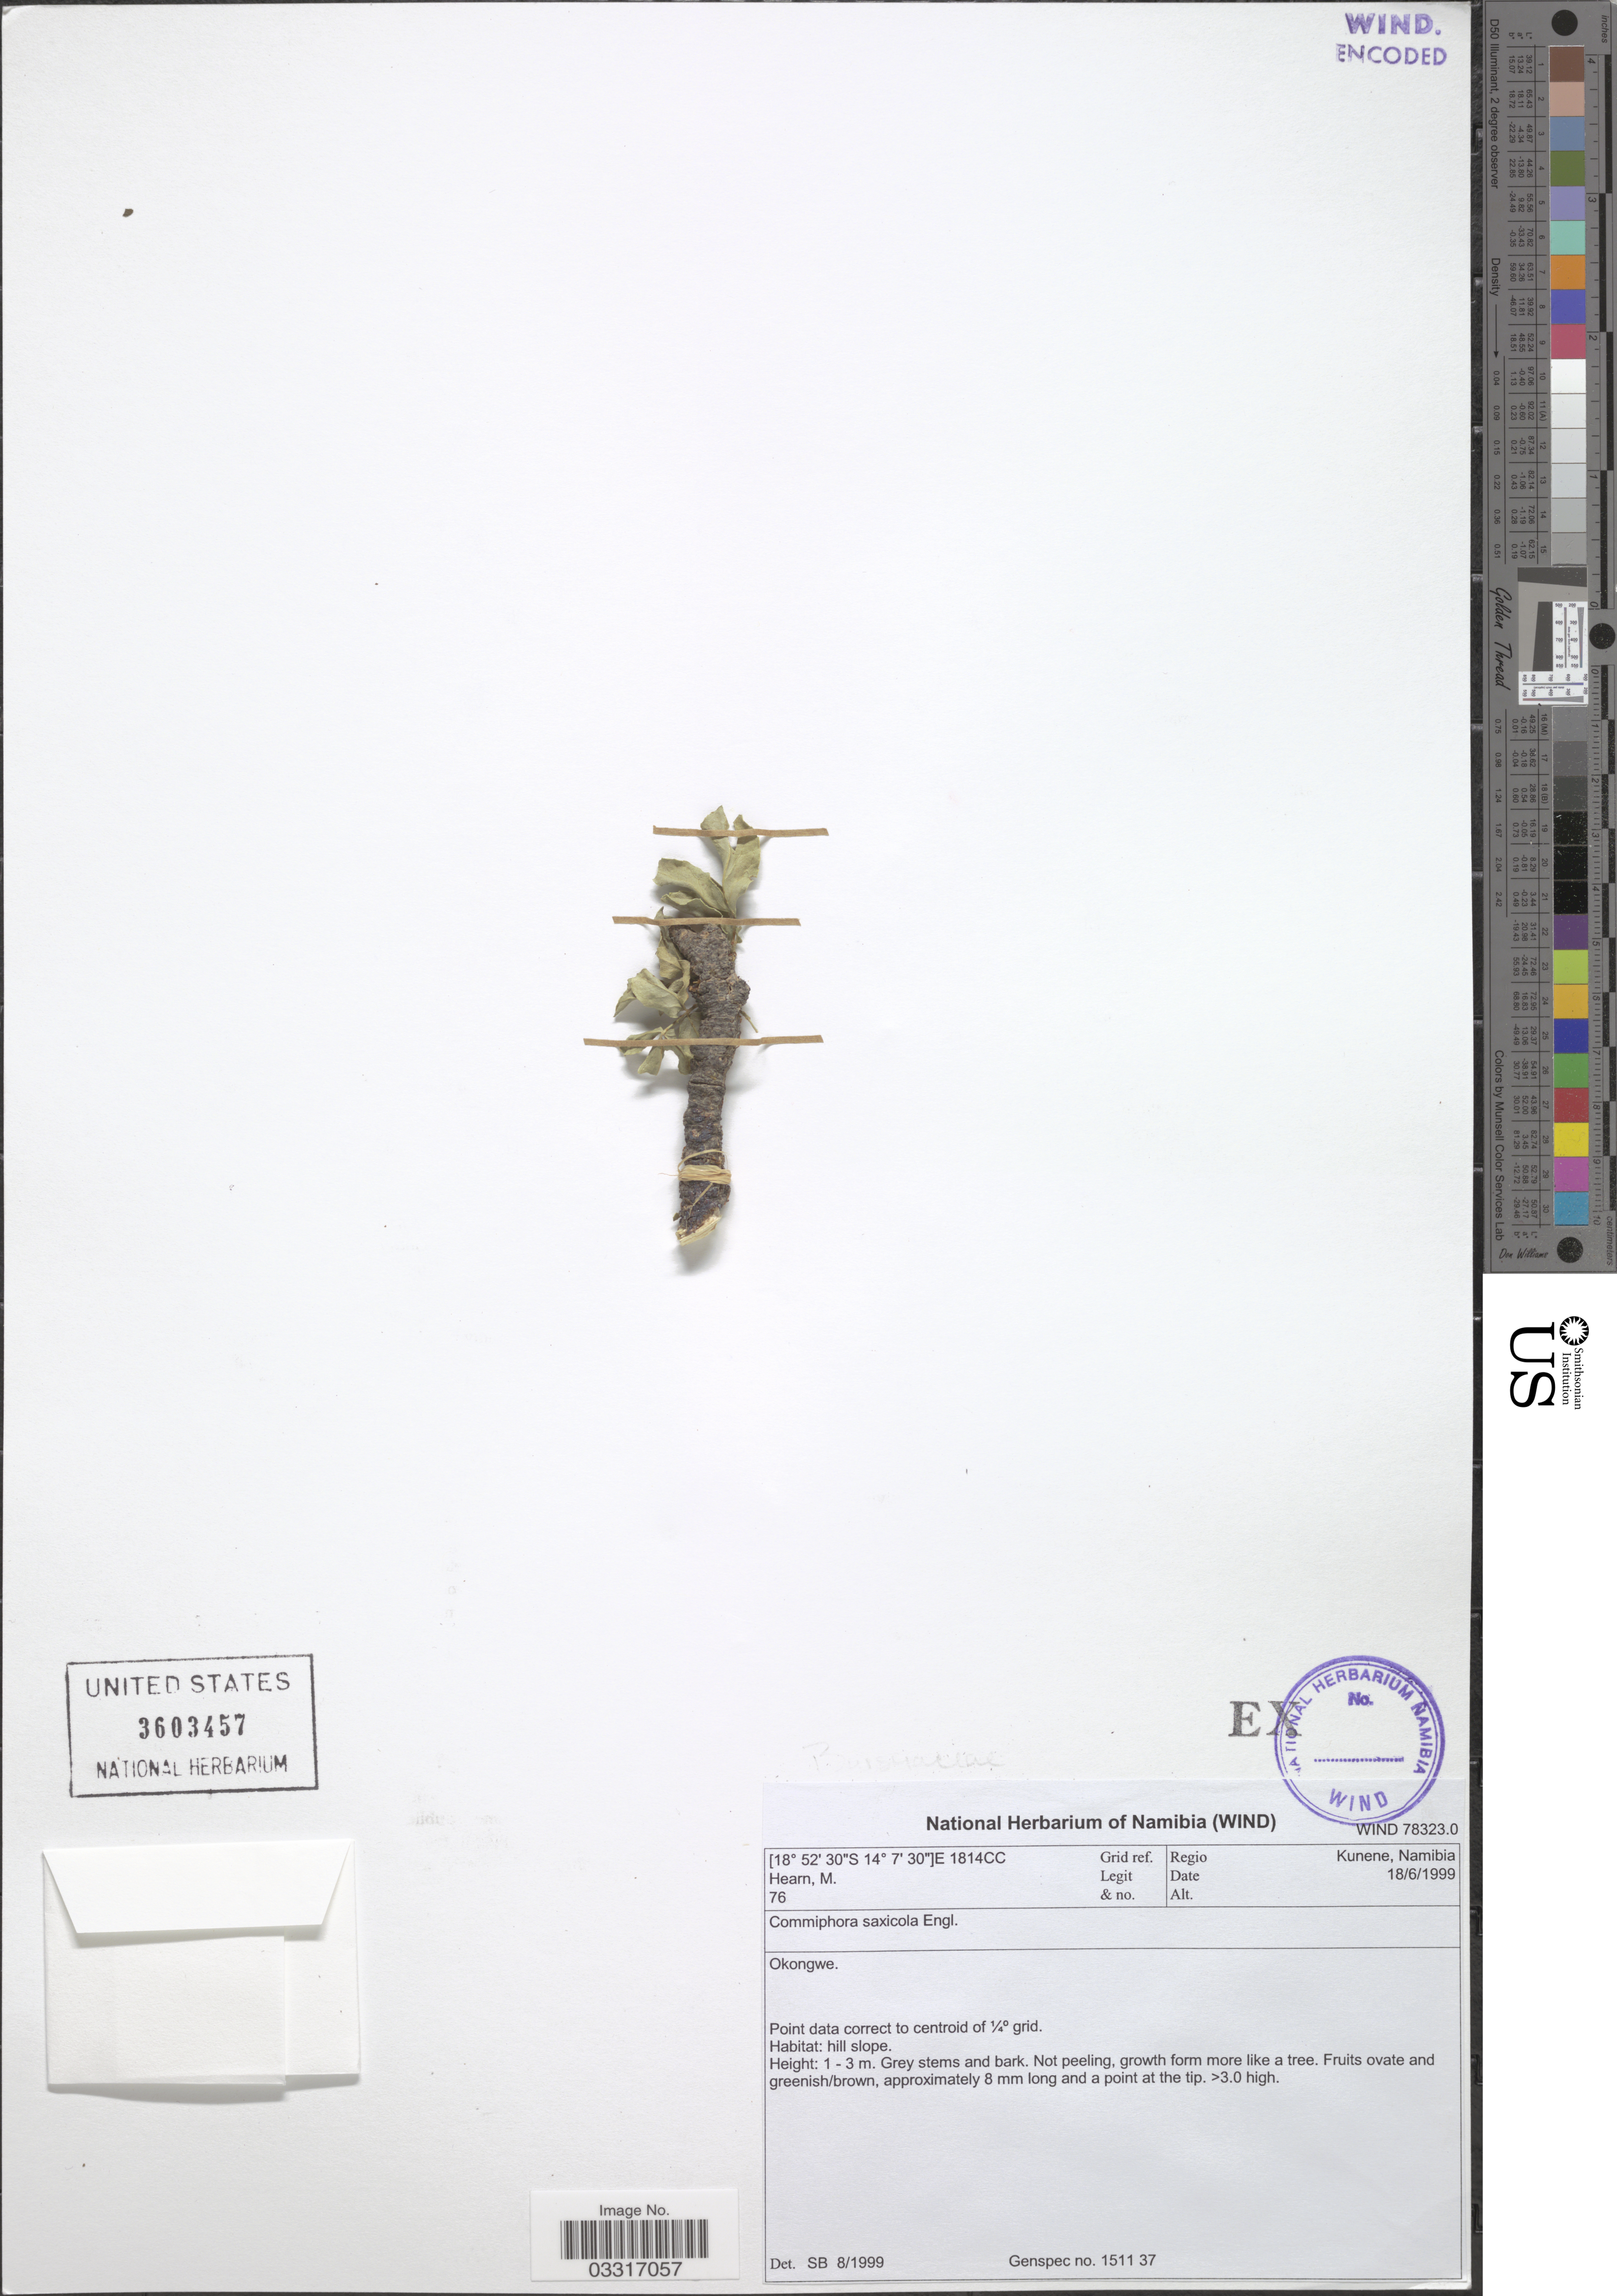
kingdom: Plantae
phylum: Tracheophyta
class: Magnoliopsida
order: Sapindales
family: Burseraceae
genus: Commiphora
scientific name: Commiphora saxicola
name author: Engl.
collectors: M. Hearn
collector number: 76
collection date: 1999-06-18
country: Namibia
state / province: Kunene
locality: Regio Kunene, Namibia. Grid ref. 1814CC. Okongwe.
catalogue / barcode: US 3603457